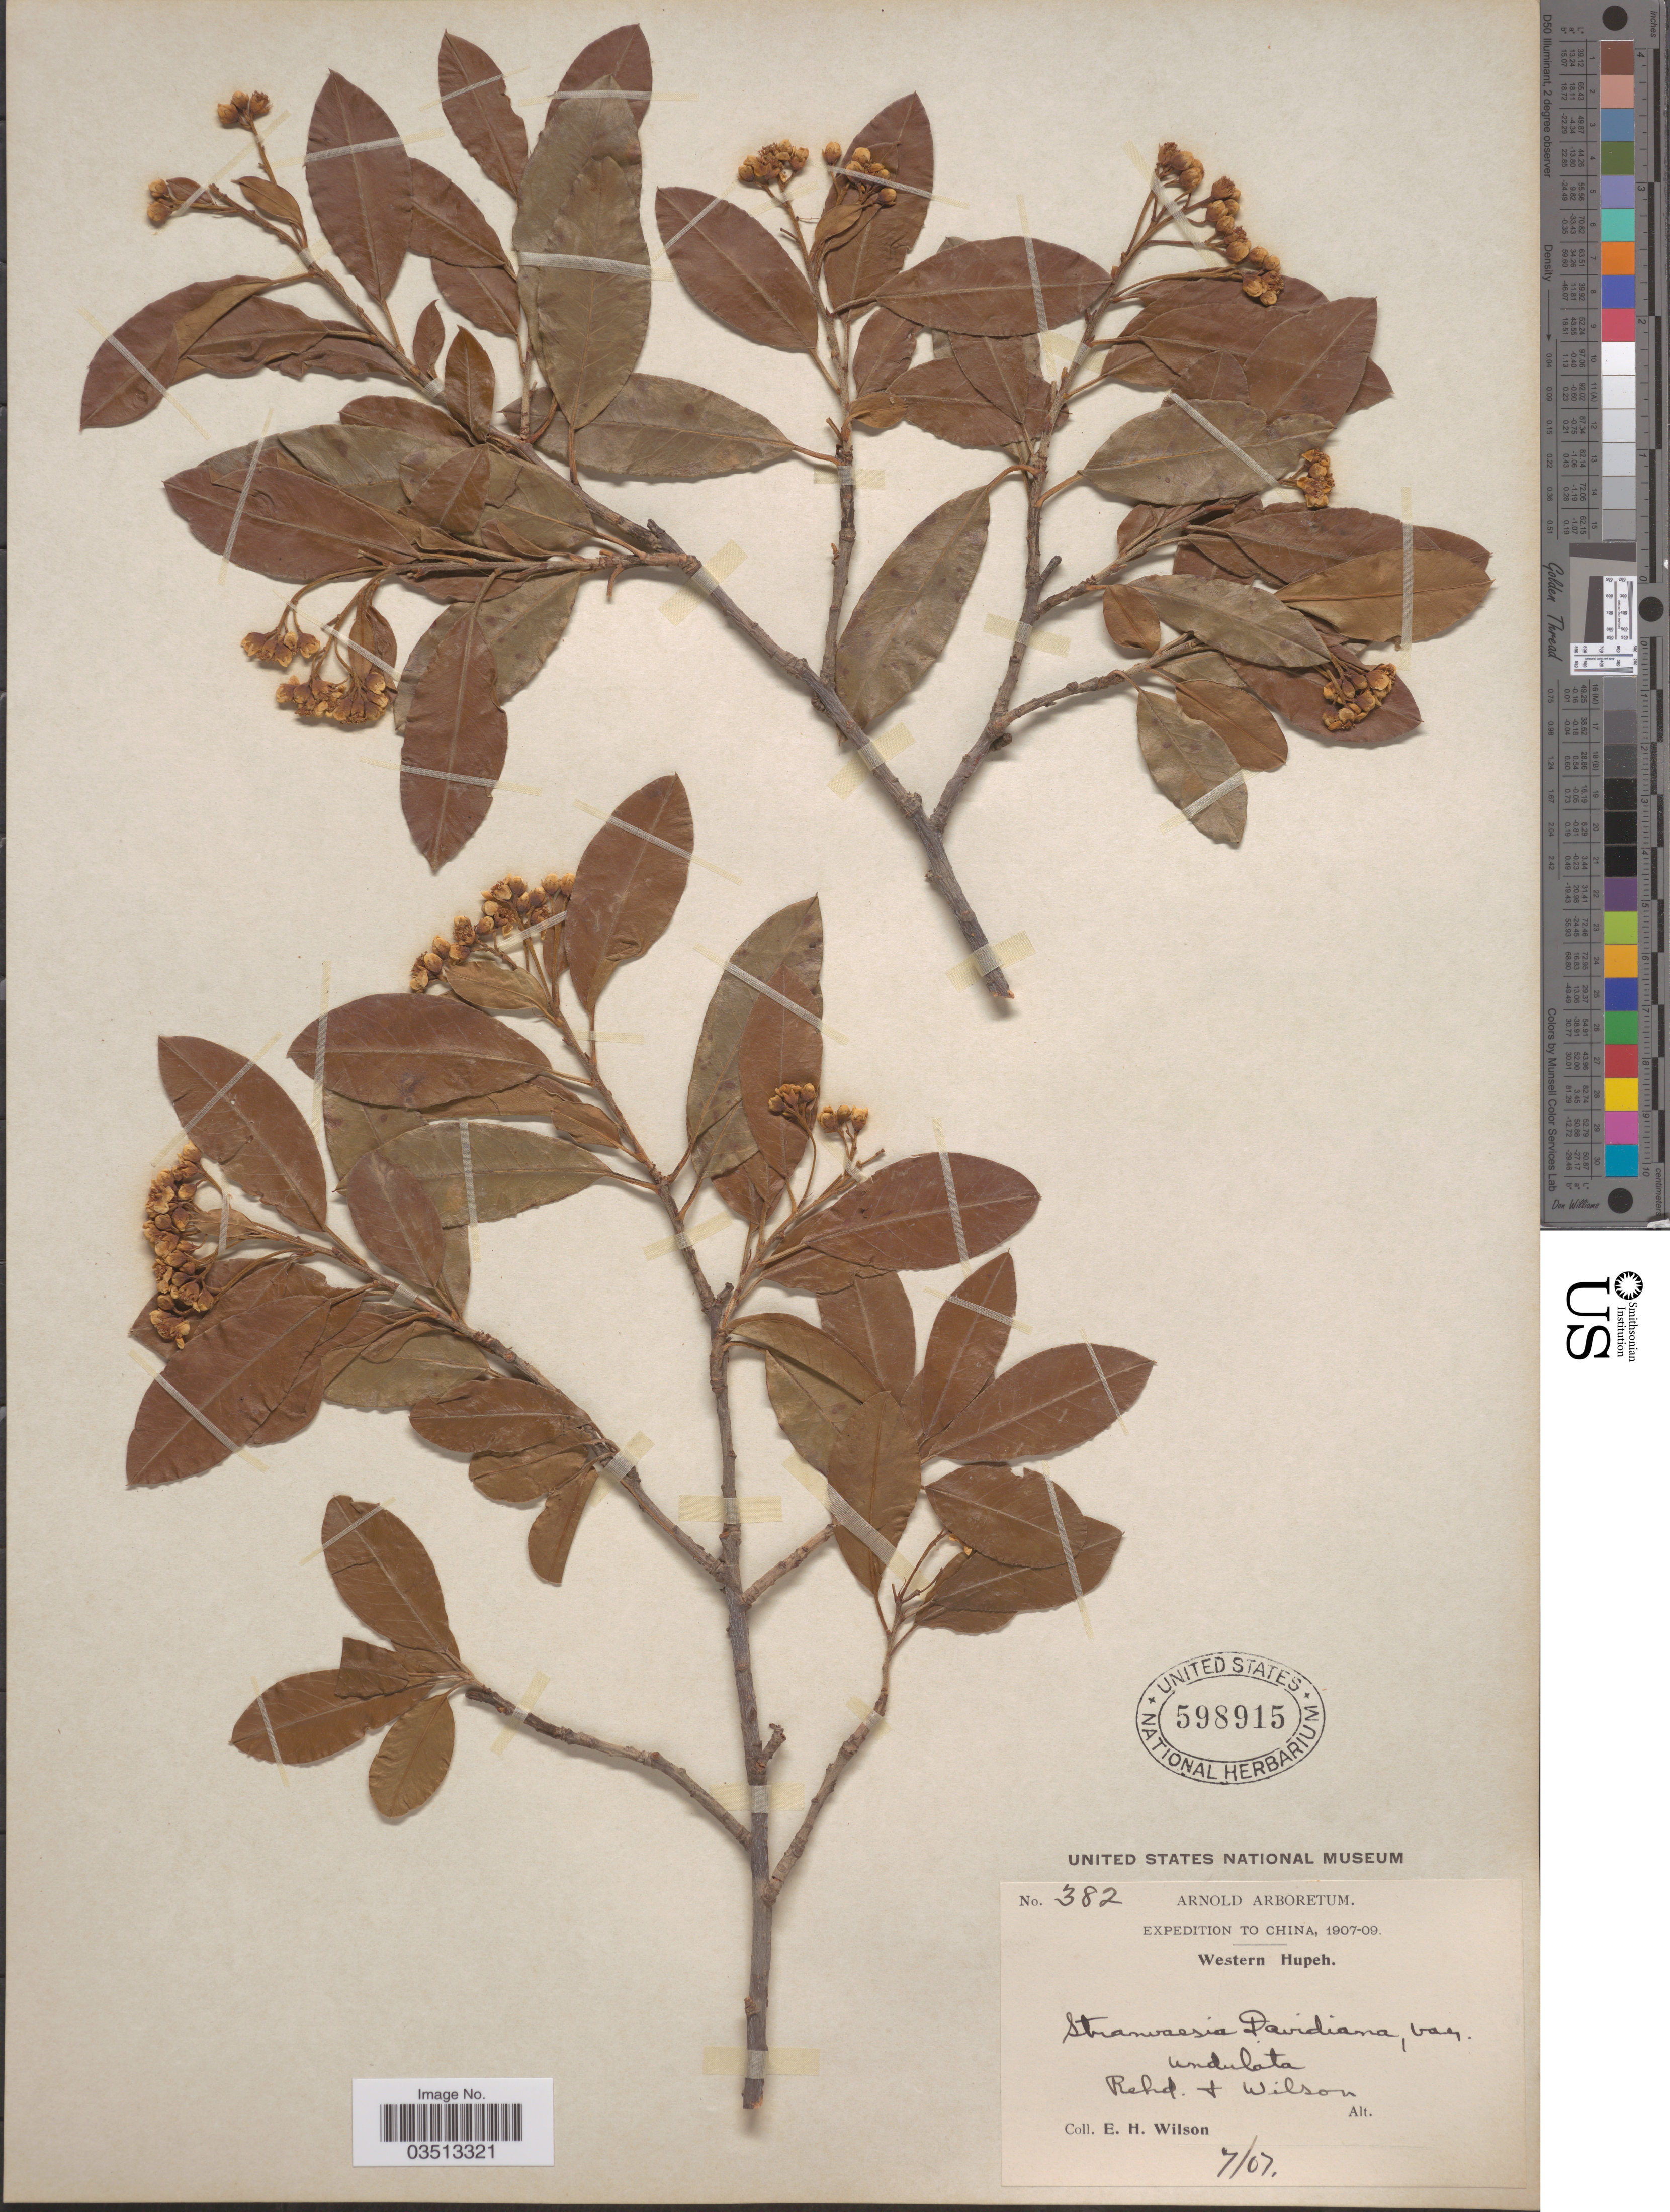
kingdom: Plantae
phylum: Tracheophyta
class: Magnoliopsida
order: Rosales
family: Rosaceae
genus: Stranvaesia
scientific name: Stranvaesia davidiana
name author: Decne.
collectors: E. Wilson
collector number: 382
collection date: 1907-07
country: China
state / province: Hubei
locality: China. Western Hupeh.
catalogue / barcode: US 598915